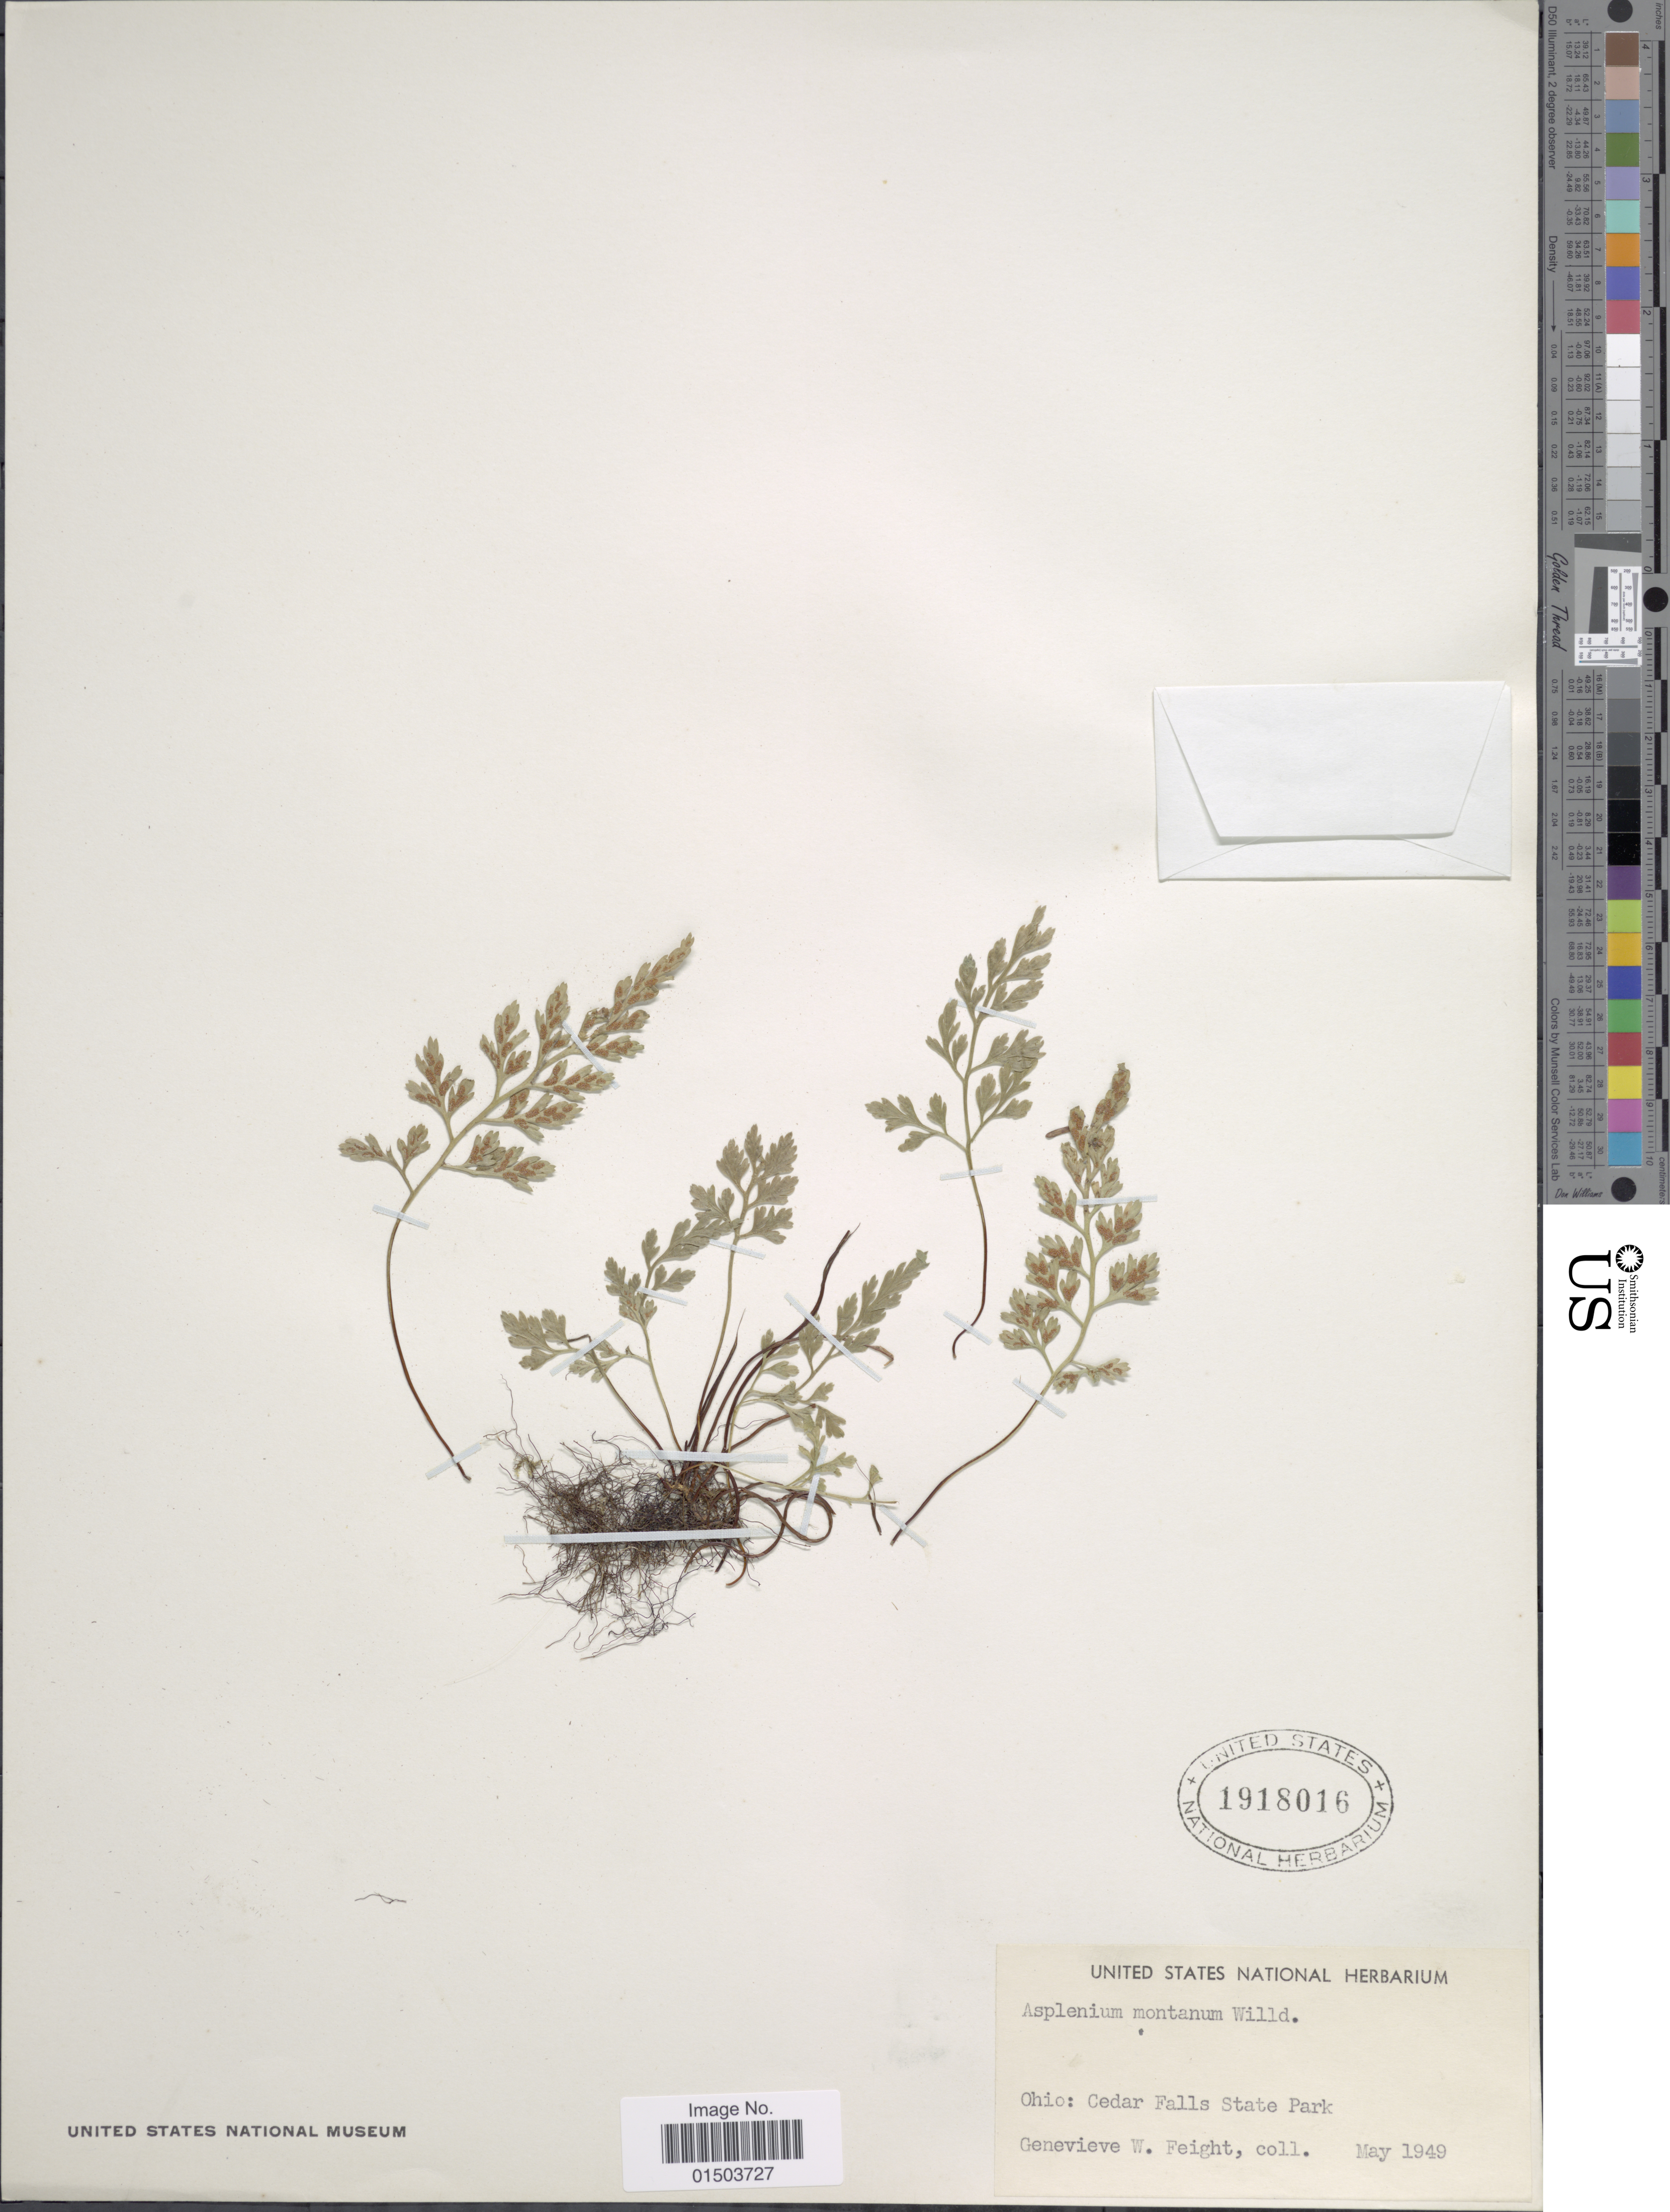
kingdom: Plantae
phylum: Tracheophyta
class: Polypodiopsida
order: Polypodiales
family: Aspleniaceae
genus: Asplenium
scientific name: Asplenium montanum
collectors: G. Feight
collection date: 1949-05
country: United States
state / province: Ohio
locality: Cedar Falls State Park.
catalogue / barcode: US 1918016